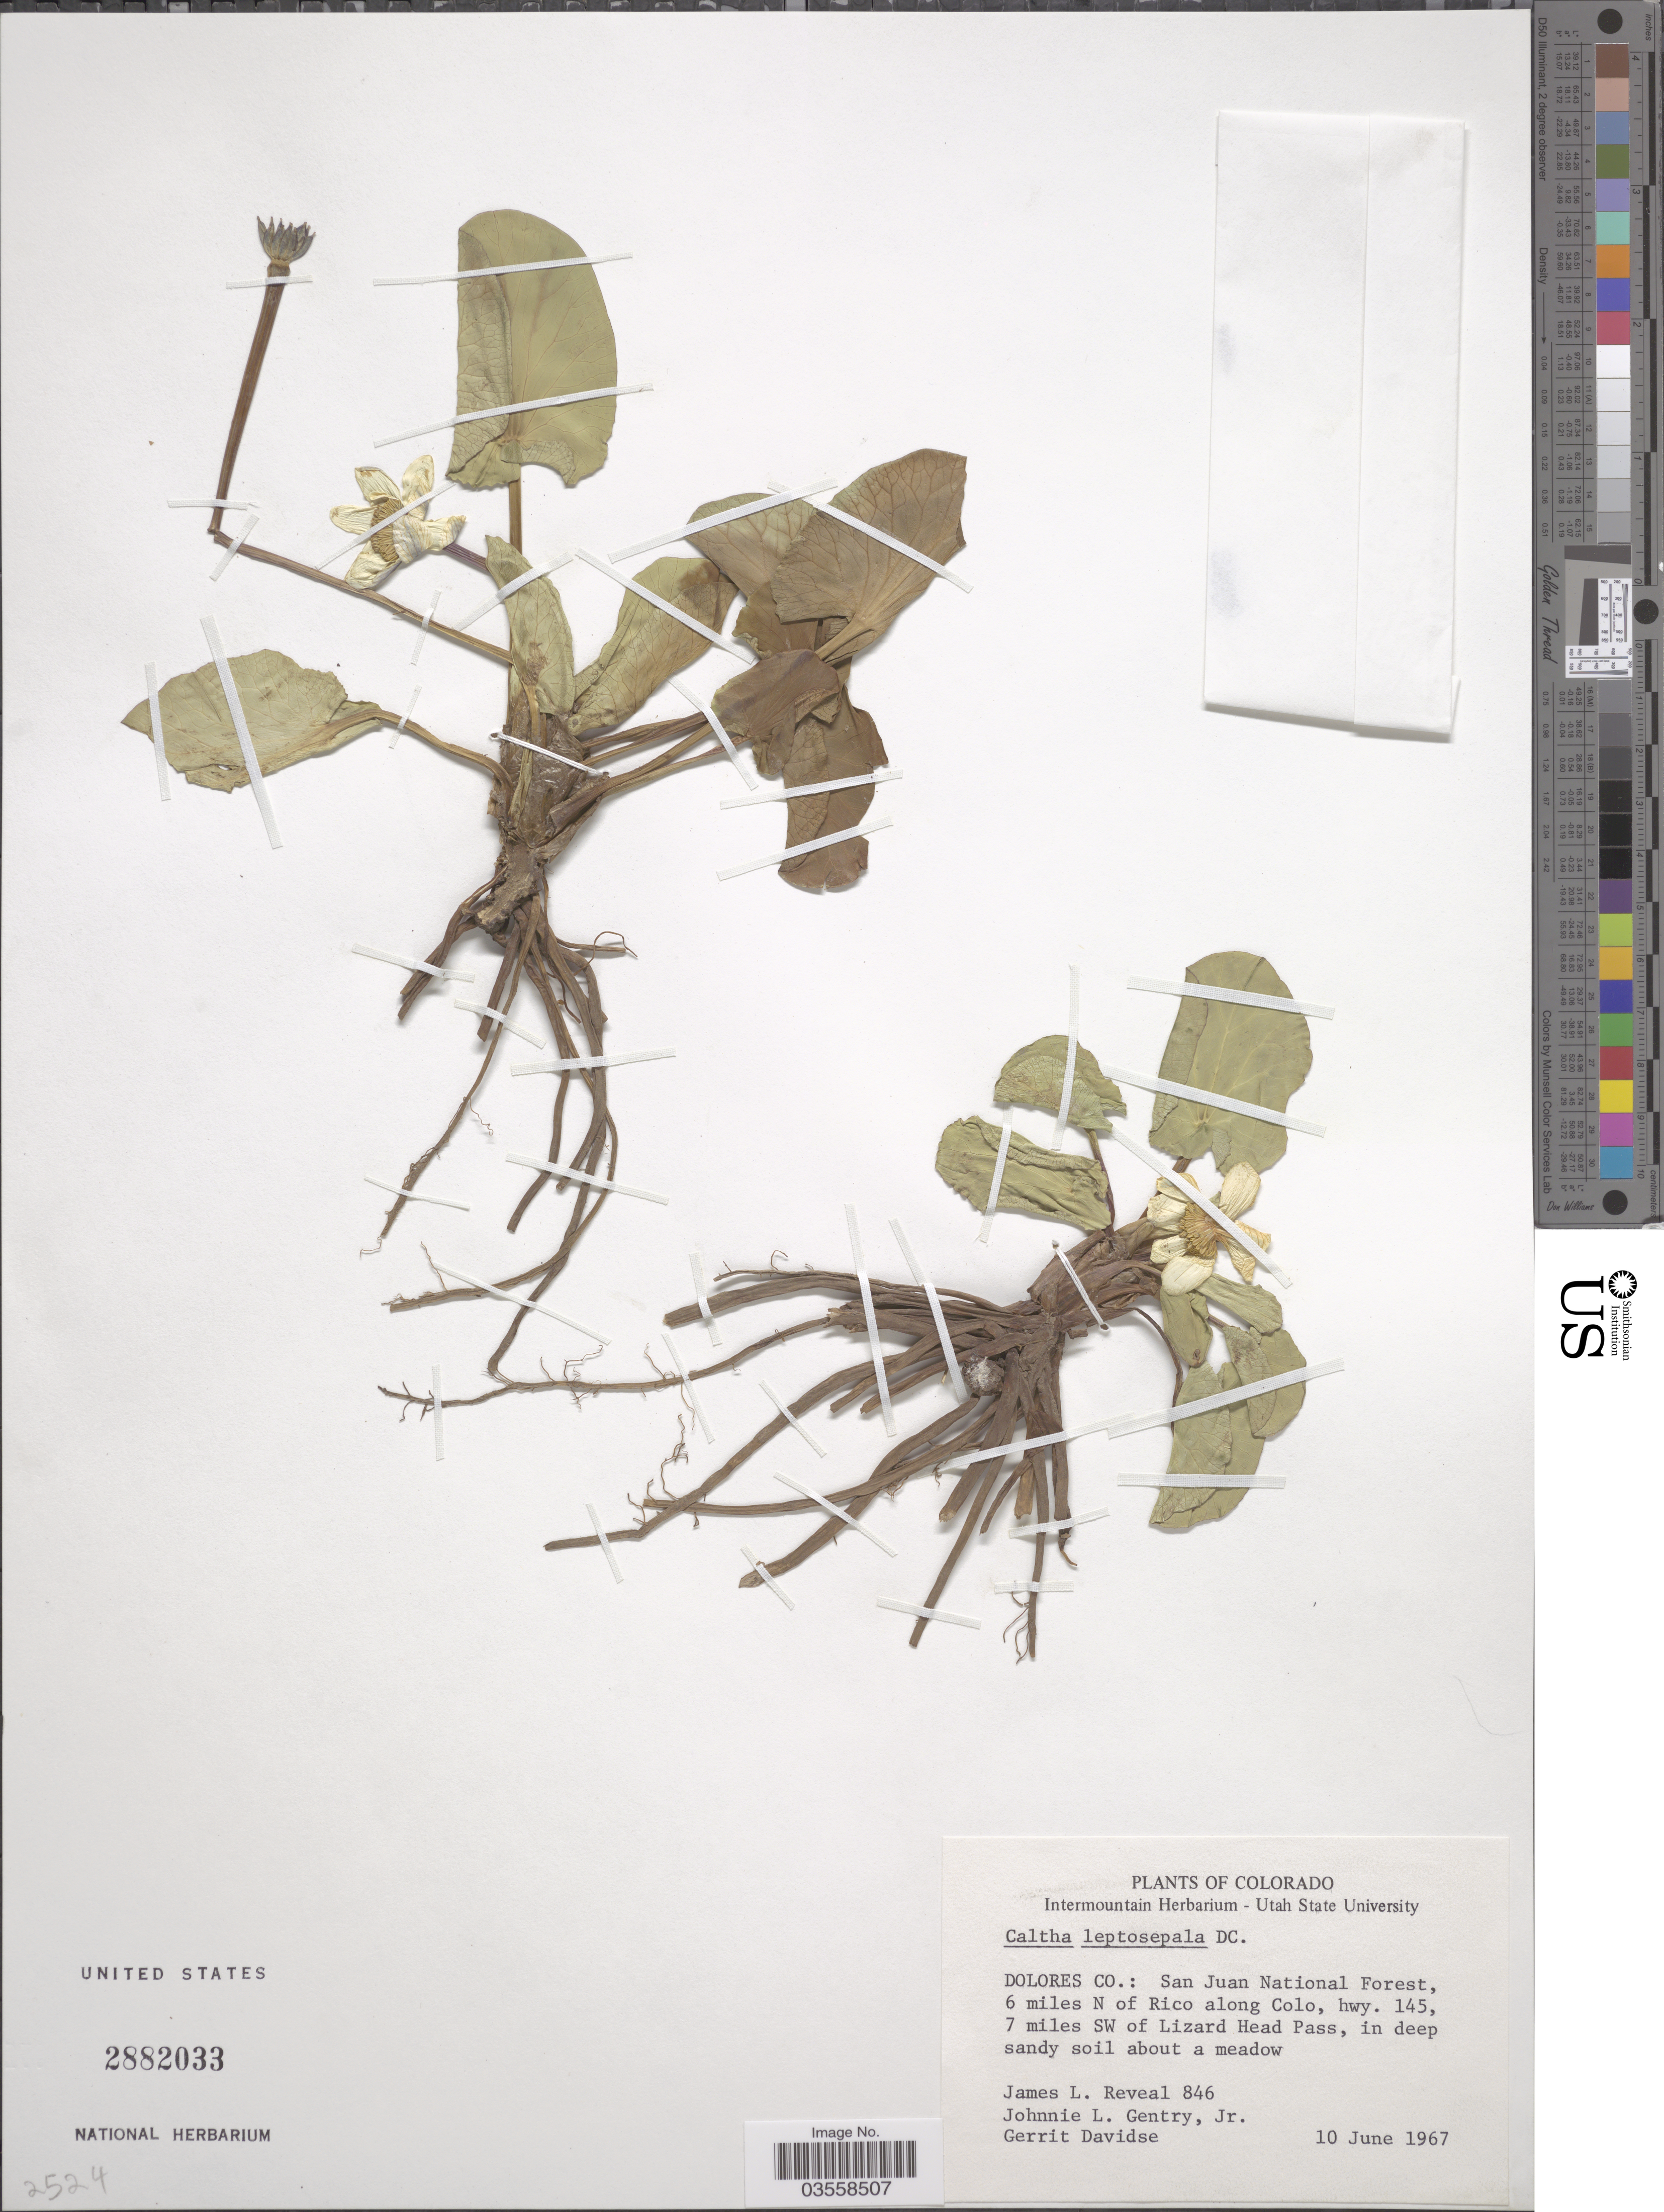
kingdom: Plantae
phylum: Tracheophyta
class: Magnoliopsida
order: Ranunculales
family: Ranunculaceae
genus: Caltha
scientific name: Caltha leptosepala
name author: DC.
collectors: J. L. Reveal, J. L. Gentry & G. Davidse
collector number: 846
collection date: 1967-06-10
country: United States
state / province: Colorado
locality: Dolores Co.: San Juan National Forest, 6 miles N of Rico along Colo, hwy. 145, 7 miles SW of Lizard Head Pass.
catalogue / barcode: US 2882033